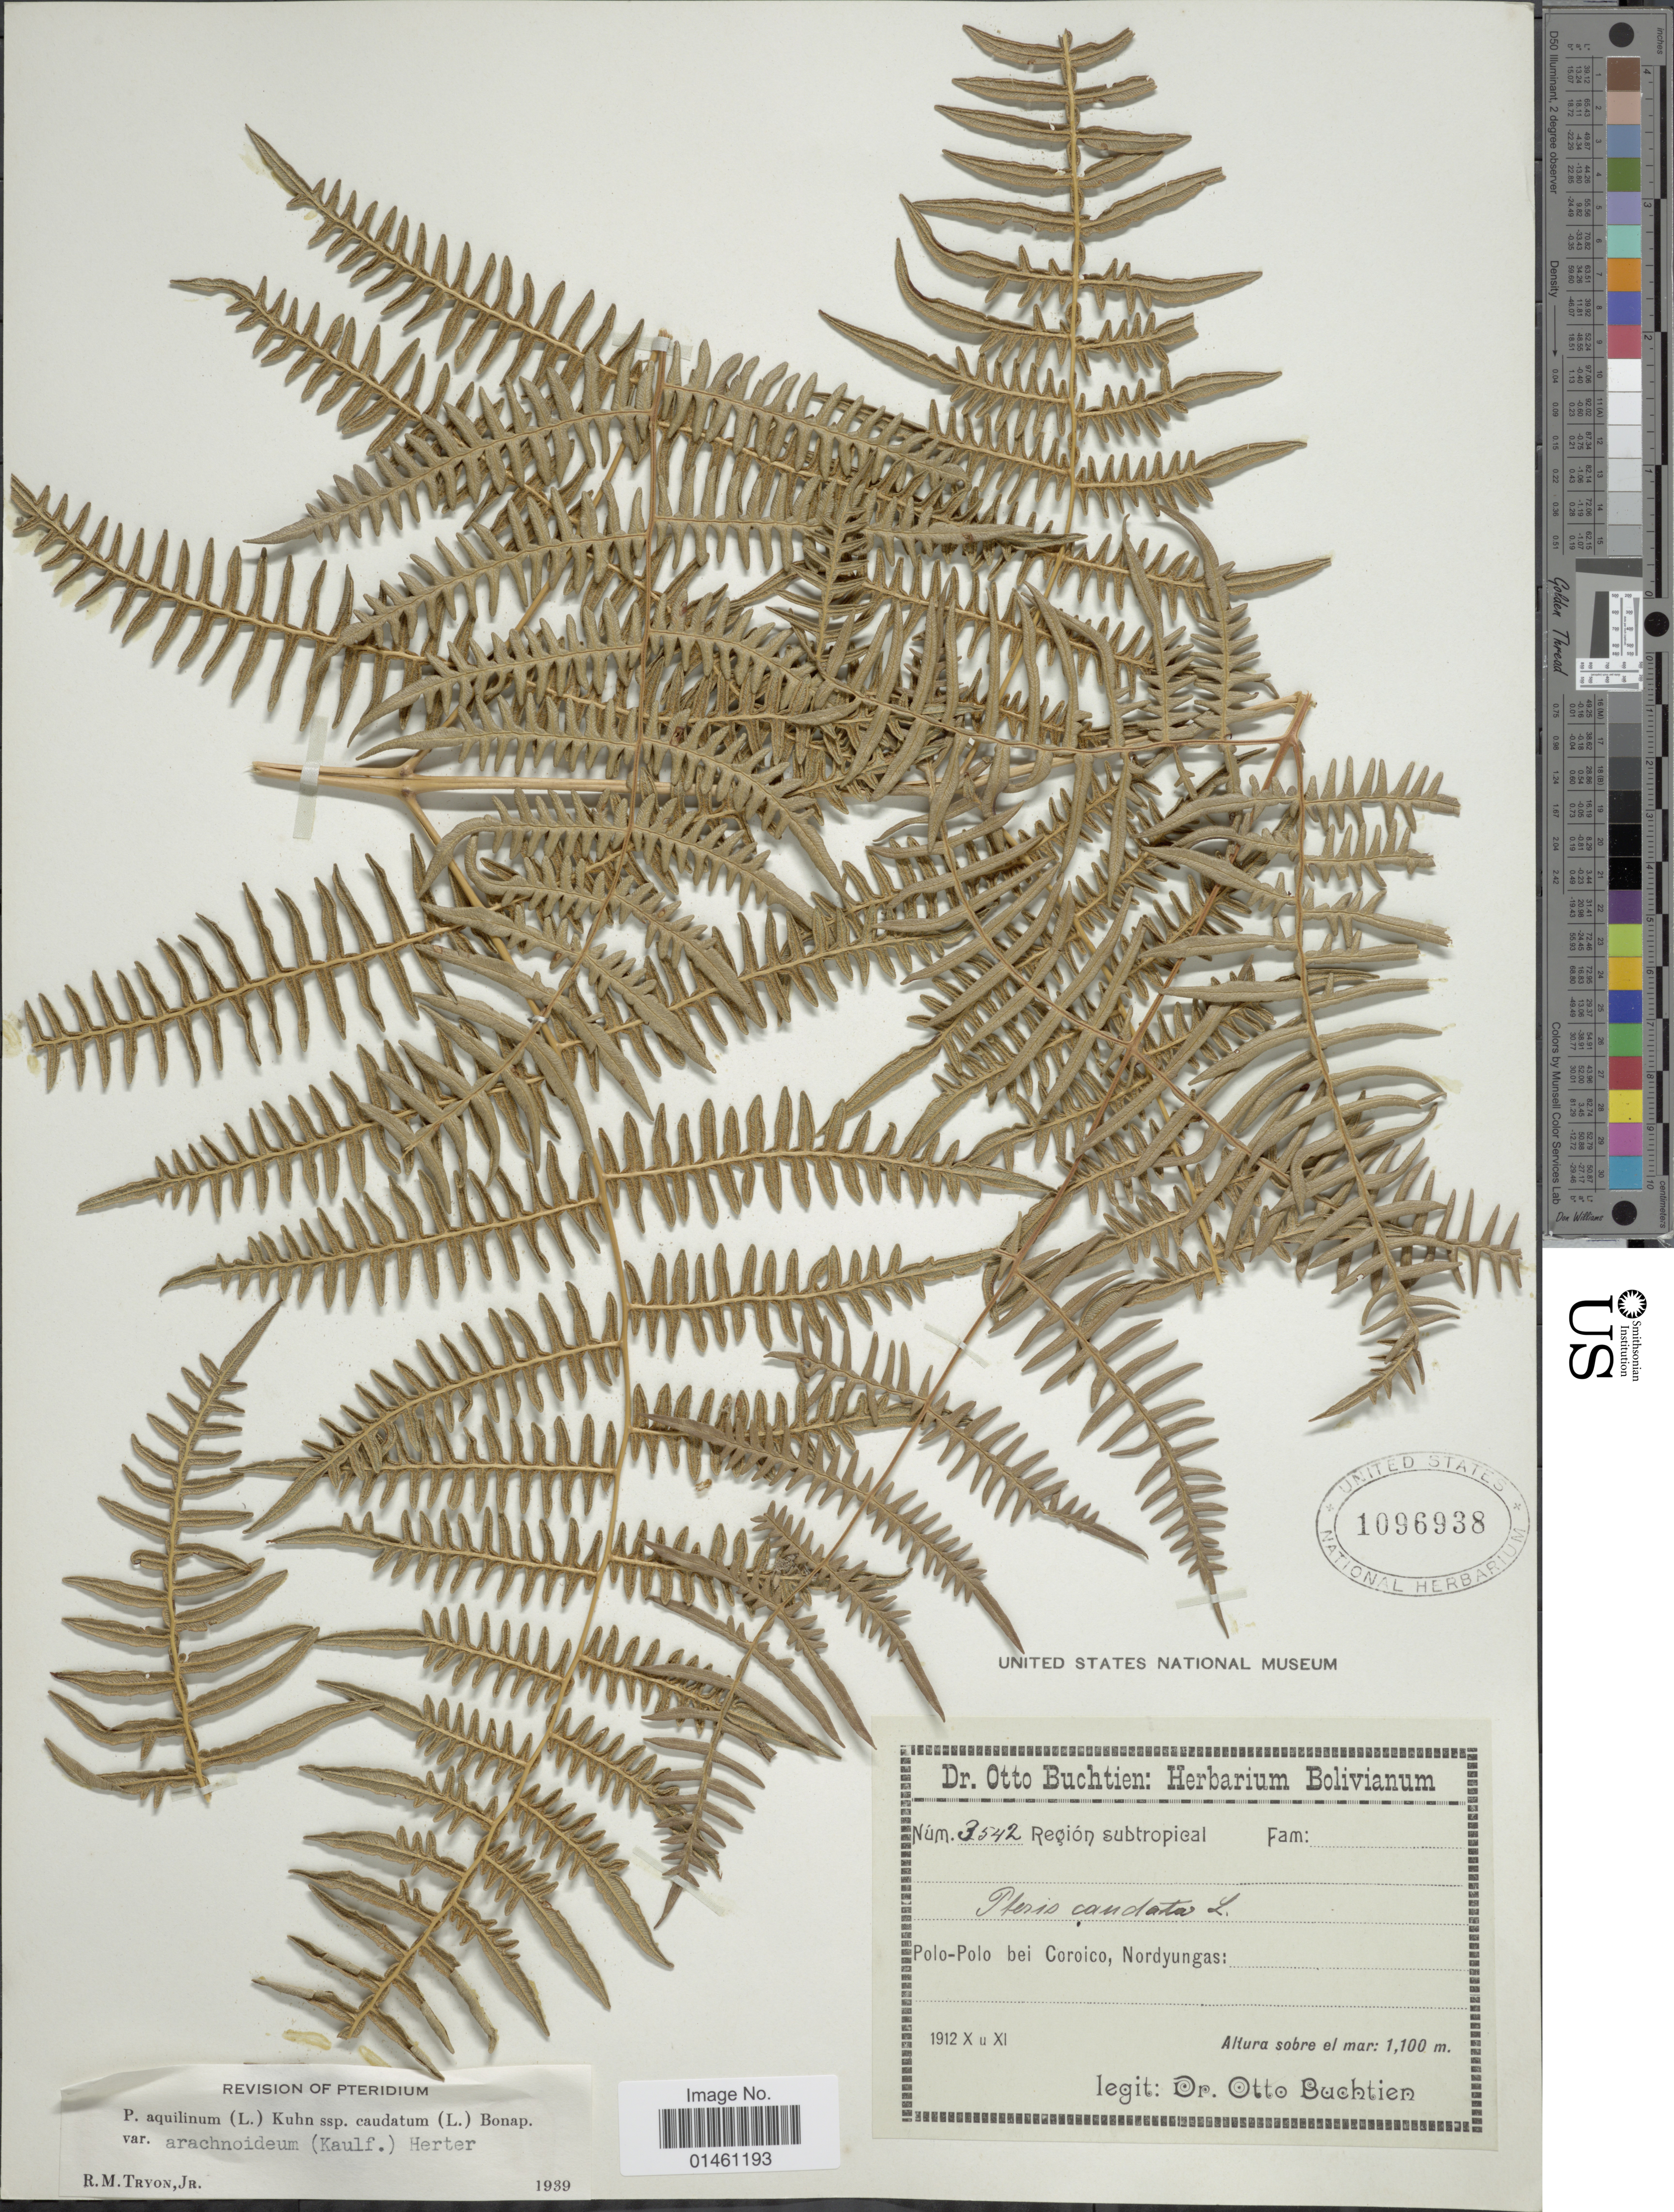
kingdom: Plantae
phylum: Tracheophyta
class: Polypodiopsida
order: Polypodiales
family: Dennstaedtiaceae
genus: Pteridium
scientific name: Pteridium arachnoideum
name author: (Kaulf.) Maxon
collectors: O. Buchtien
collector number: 3542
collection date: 1912-10/1912-11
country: Bolivia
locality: Polo-Polo bei Coroico, Nordyungas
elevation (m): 1100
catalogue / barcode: US 1096938